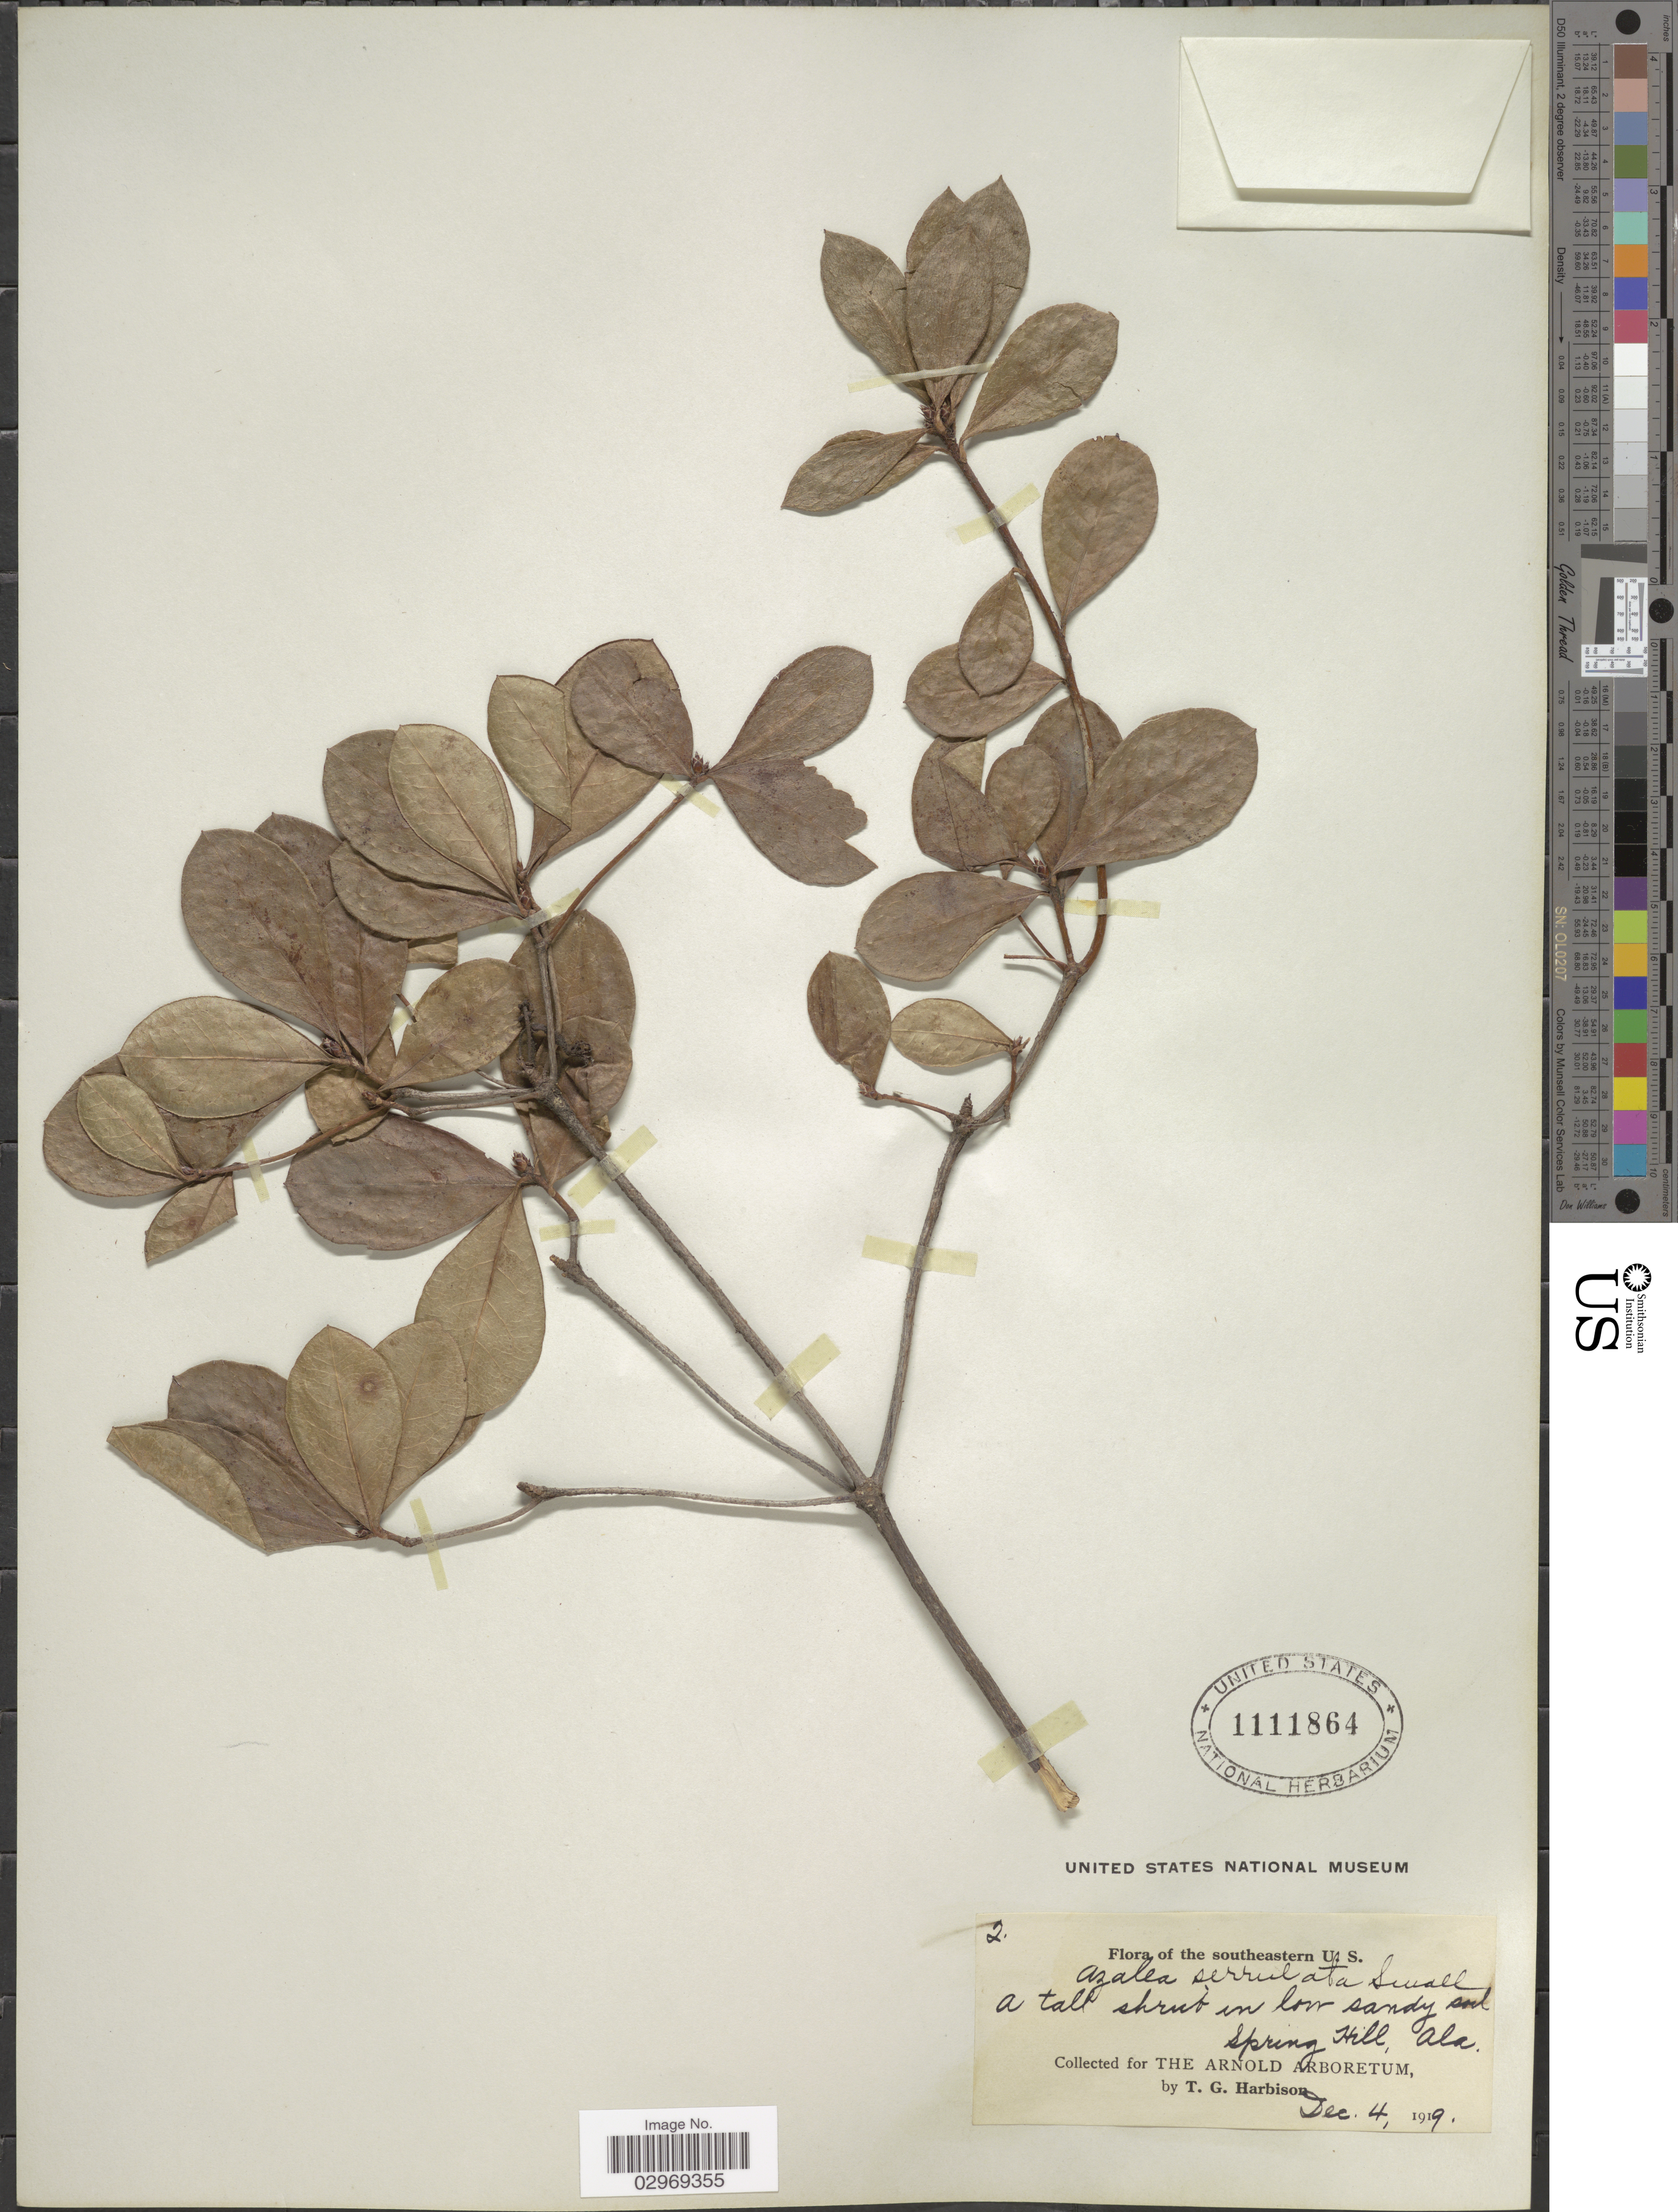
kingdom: Plantae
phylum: Tracheophyta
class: Magnoliopsida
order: Ericales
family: Ericaceae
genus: Rhododendron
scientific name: Rhododendron serrulatum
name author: (Small) Millais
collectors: T. Harbison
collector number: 2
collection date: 1919-12-04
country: United States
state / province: Alabama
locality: Southeastern U.S. Spring Hill.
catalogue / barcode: US 1111864